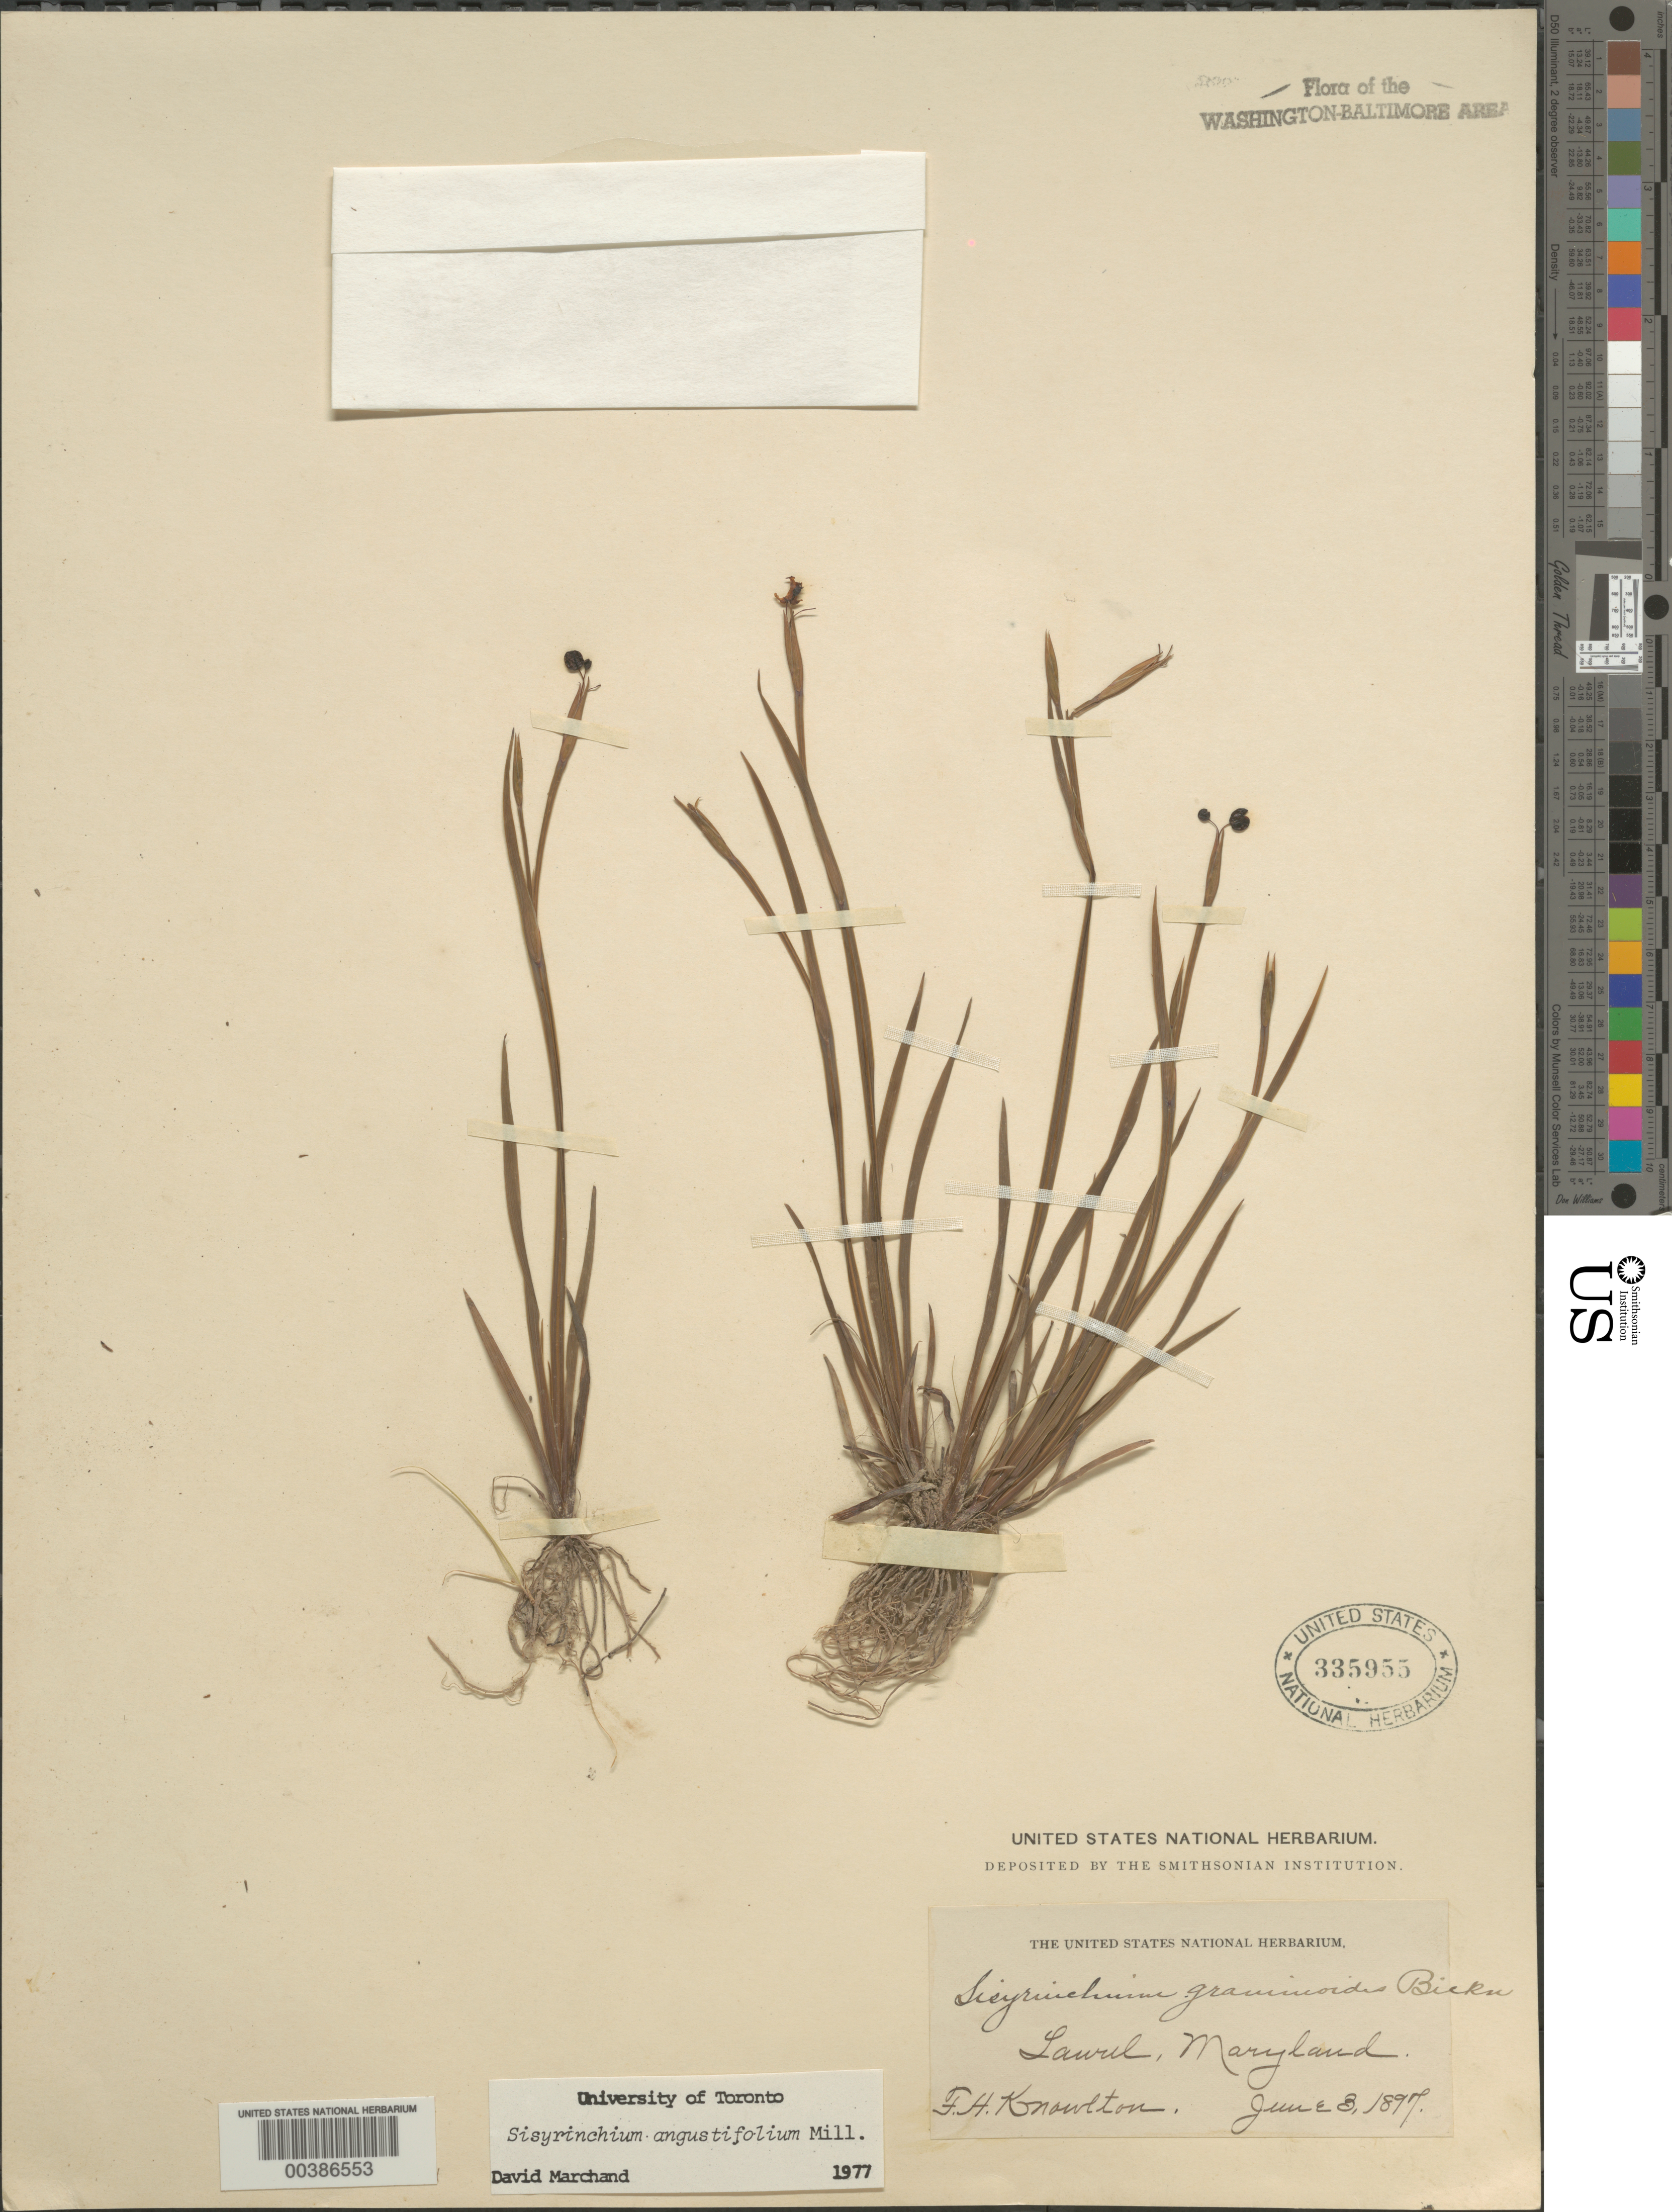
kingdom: Plantae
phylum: Tracheophyta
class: Liliopsida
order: Asparagales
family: Iridaceae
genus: Sisyrinchium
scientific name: Sisyrinchium angustifolium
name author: Mill.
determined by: Marchand, D.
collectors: F. H. Knowlton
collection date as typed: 03 Jun 1897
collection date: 1897-06-03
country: United States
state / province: Maryland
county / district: Prince George's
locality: Laurel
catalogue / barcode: US 335955